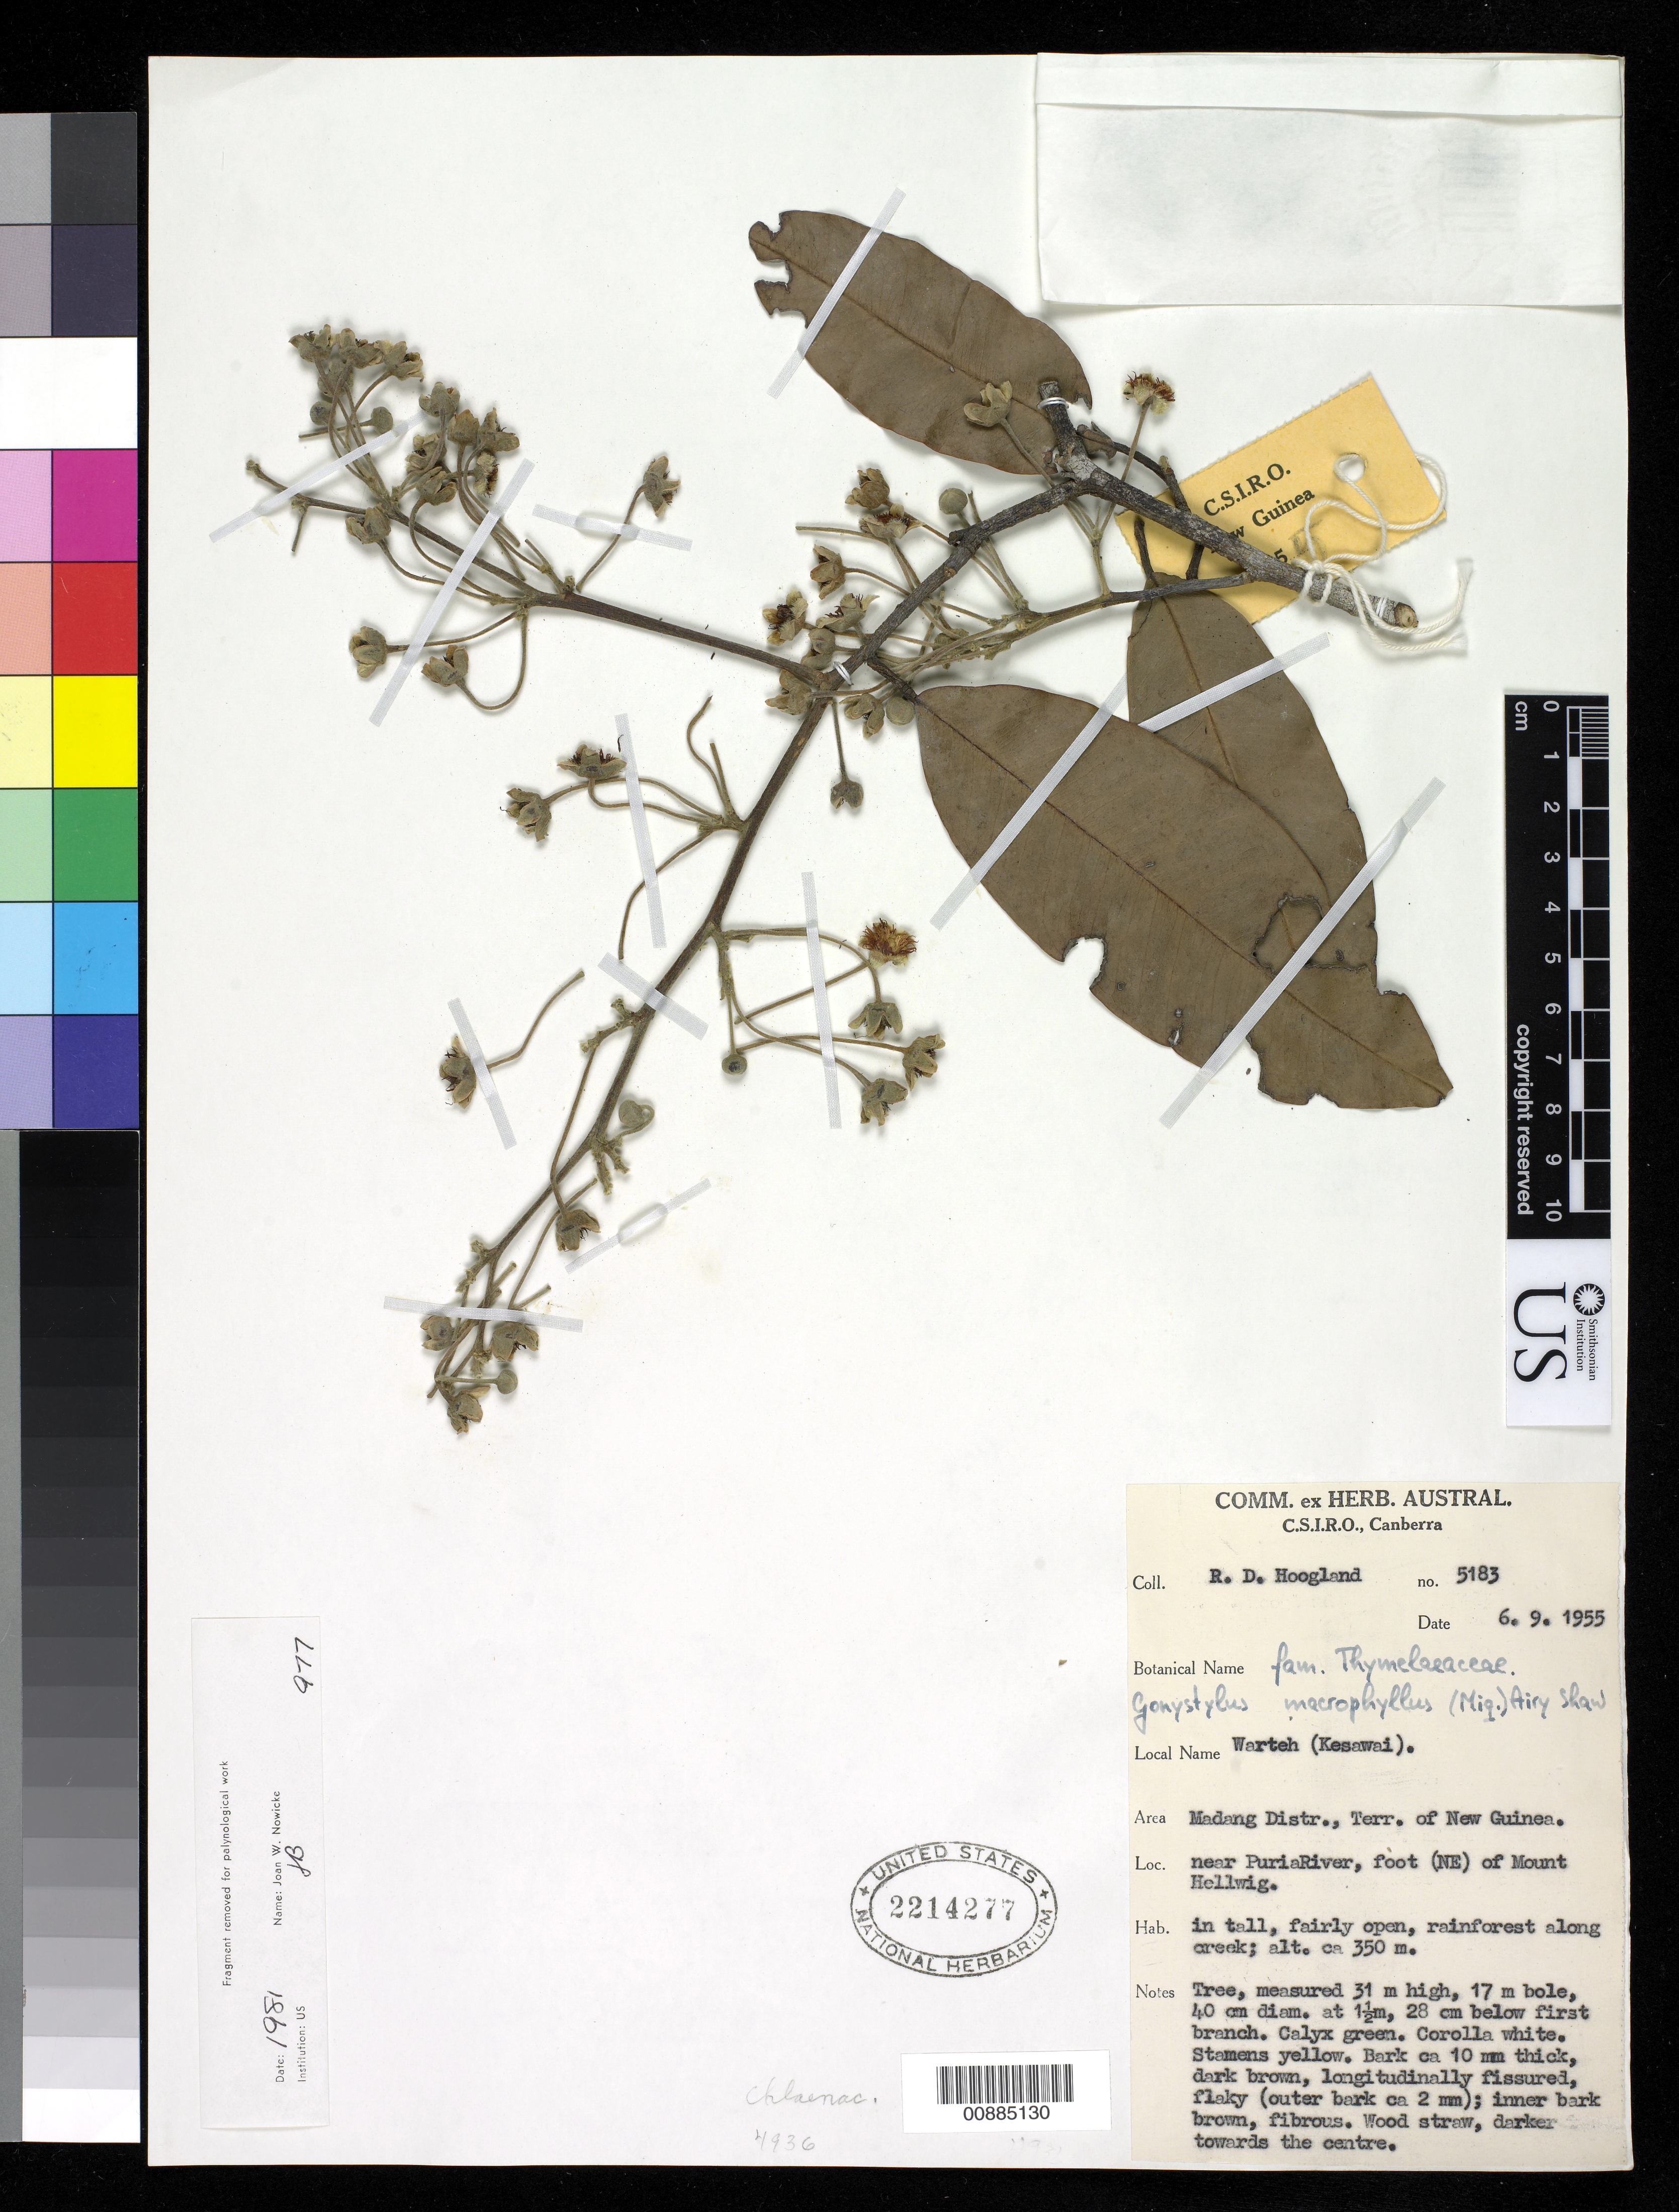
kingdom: Plantae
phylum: Tracheophyta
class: Magnoliopsida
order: Malvales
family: Thymelaeaceae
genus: Gonystylus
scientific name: Gonystylus macrophyllus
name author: (Miq.) Airy Shaw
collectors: R. D. Hoogland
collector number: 5183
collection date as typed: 09 Jun 1955 or 06 Sep 1955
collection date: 1955-06-09 or 1955-09-06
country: Papua New Guinea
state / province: Madang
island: New Guinea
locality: foot of Mount Hellwig, near Puria River.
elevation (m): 350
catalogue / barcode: US 2214277